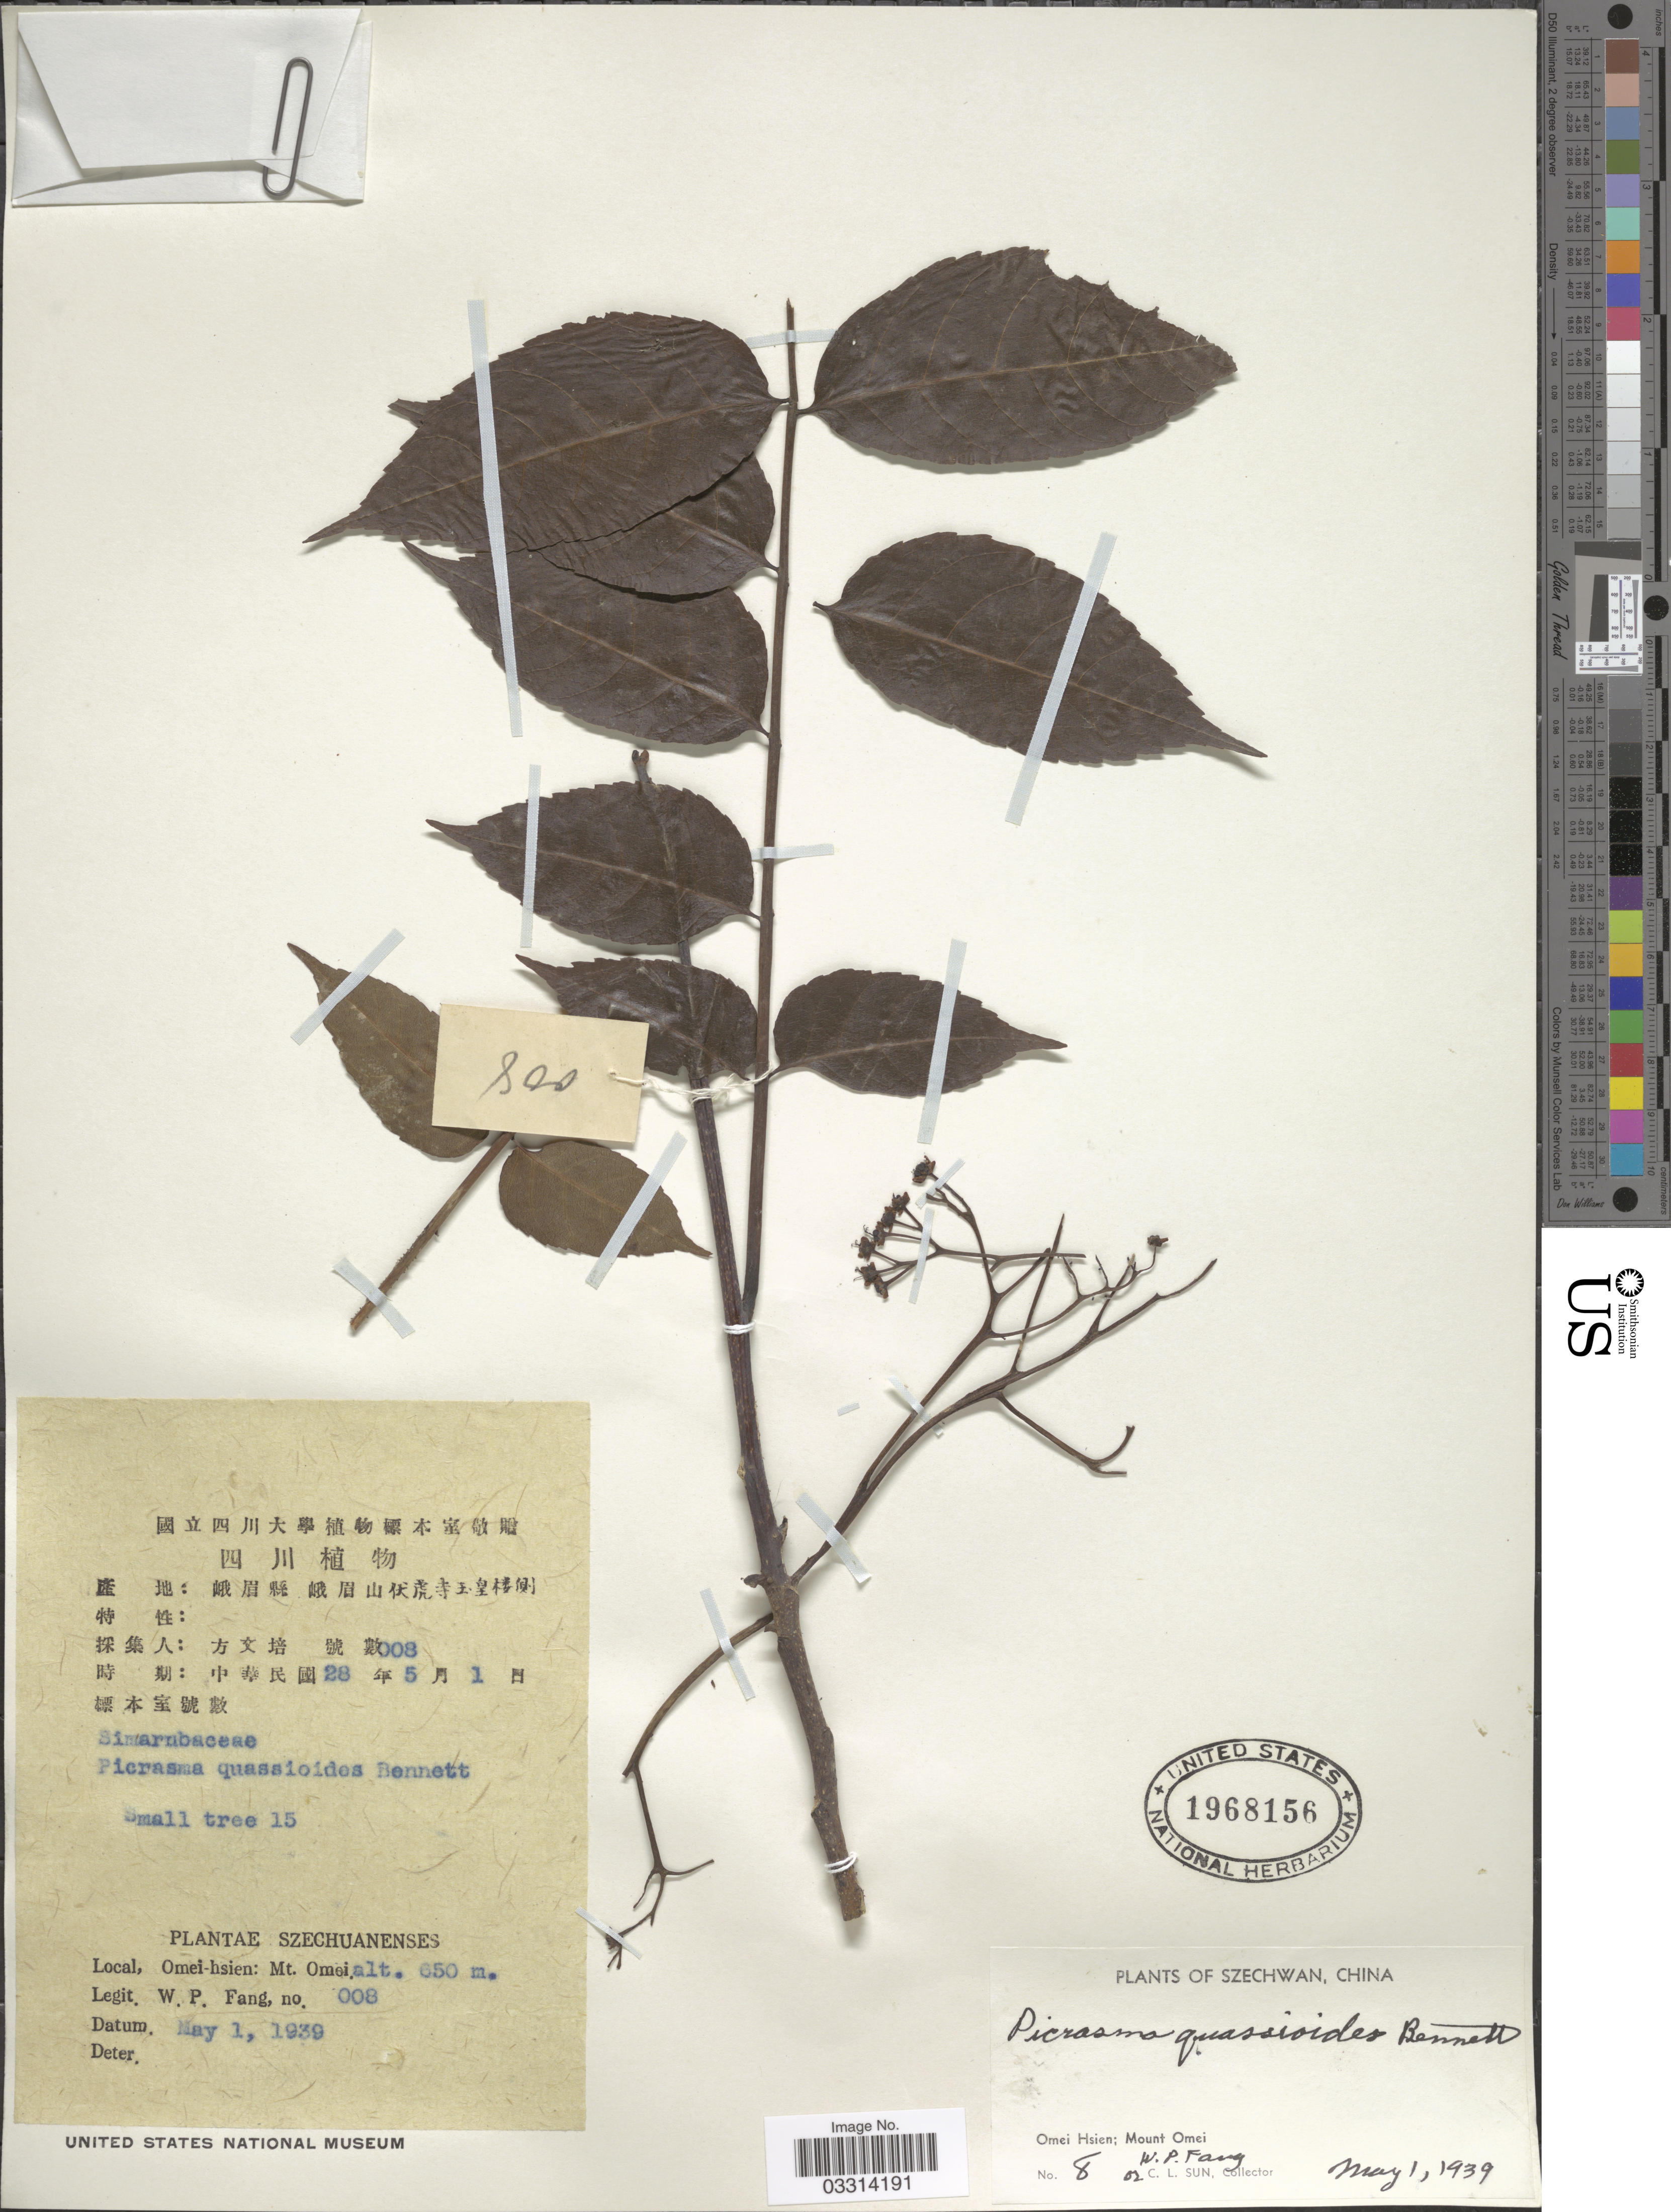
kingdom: Plantae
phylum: Tracheophyta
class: Magnoliopsida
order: Sapindales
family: Simaroubaceae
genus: Picrasma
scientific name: Picrasma quassioides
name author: (D. Don) Benn.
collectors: C. Sun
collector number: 8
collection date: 1939-05-01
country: China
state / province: Sichuan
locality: Szechuanenses. Omei-hsien: Mt. Omei.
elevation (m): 650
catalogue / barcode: US 1968156